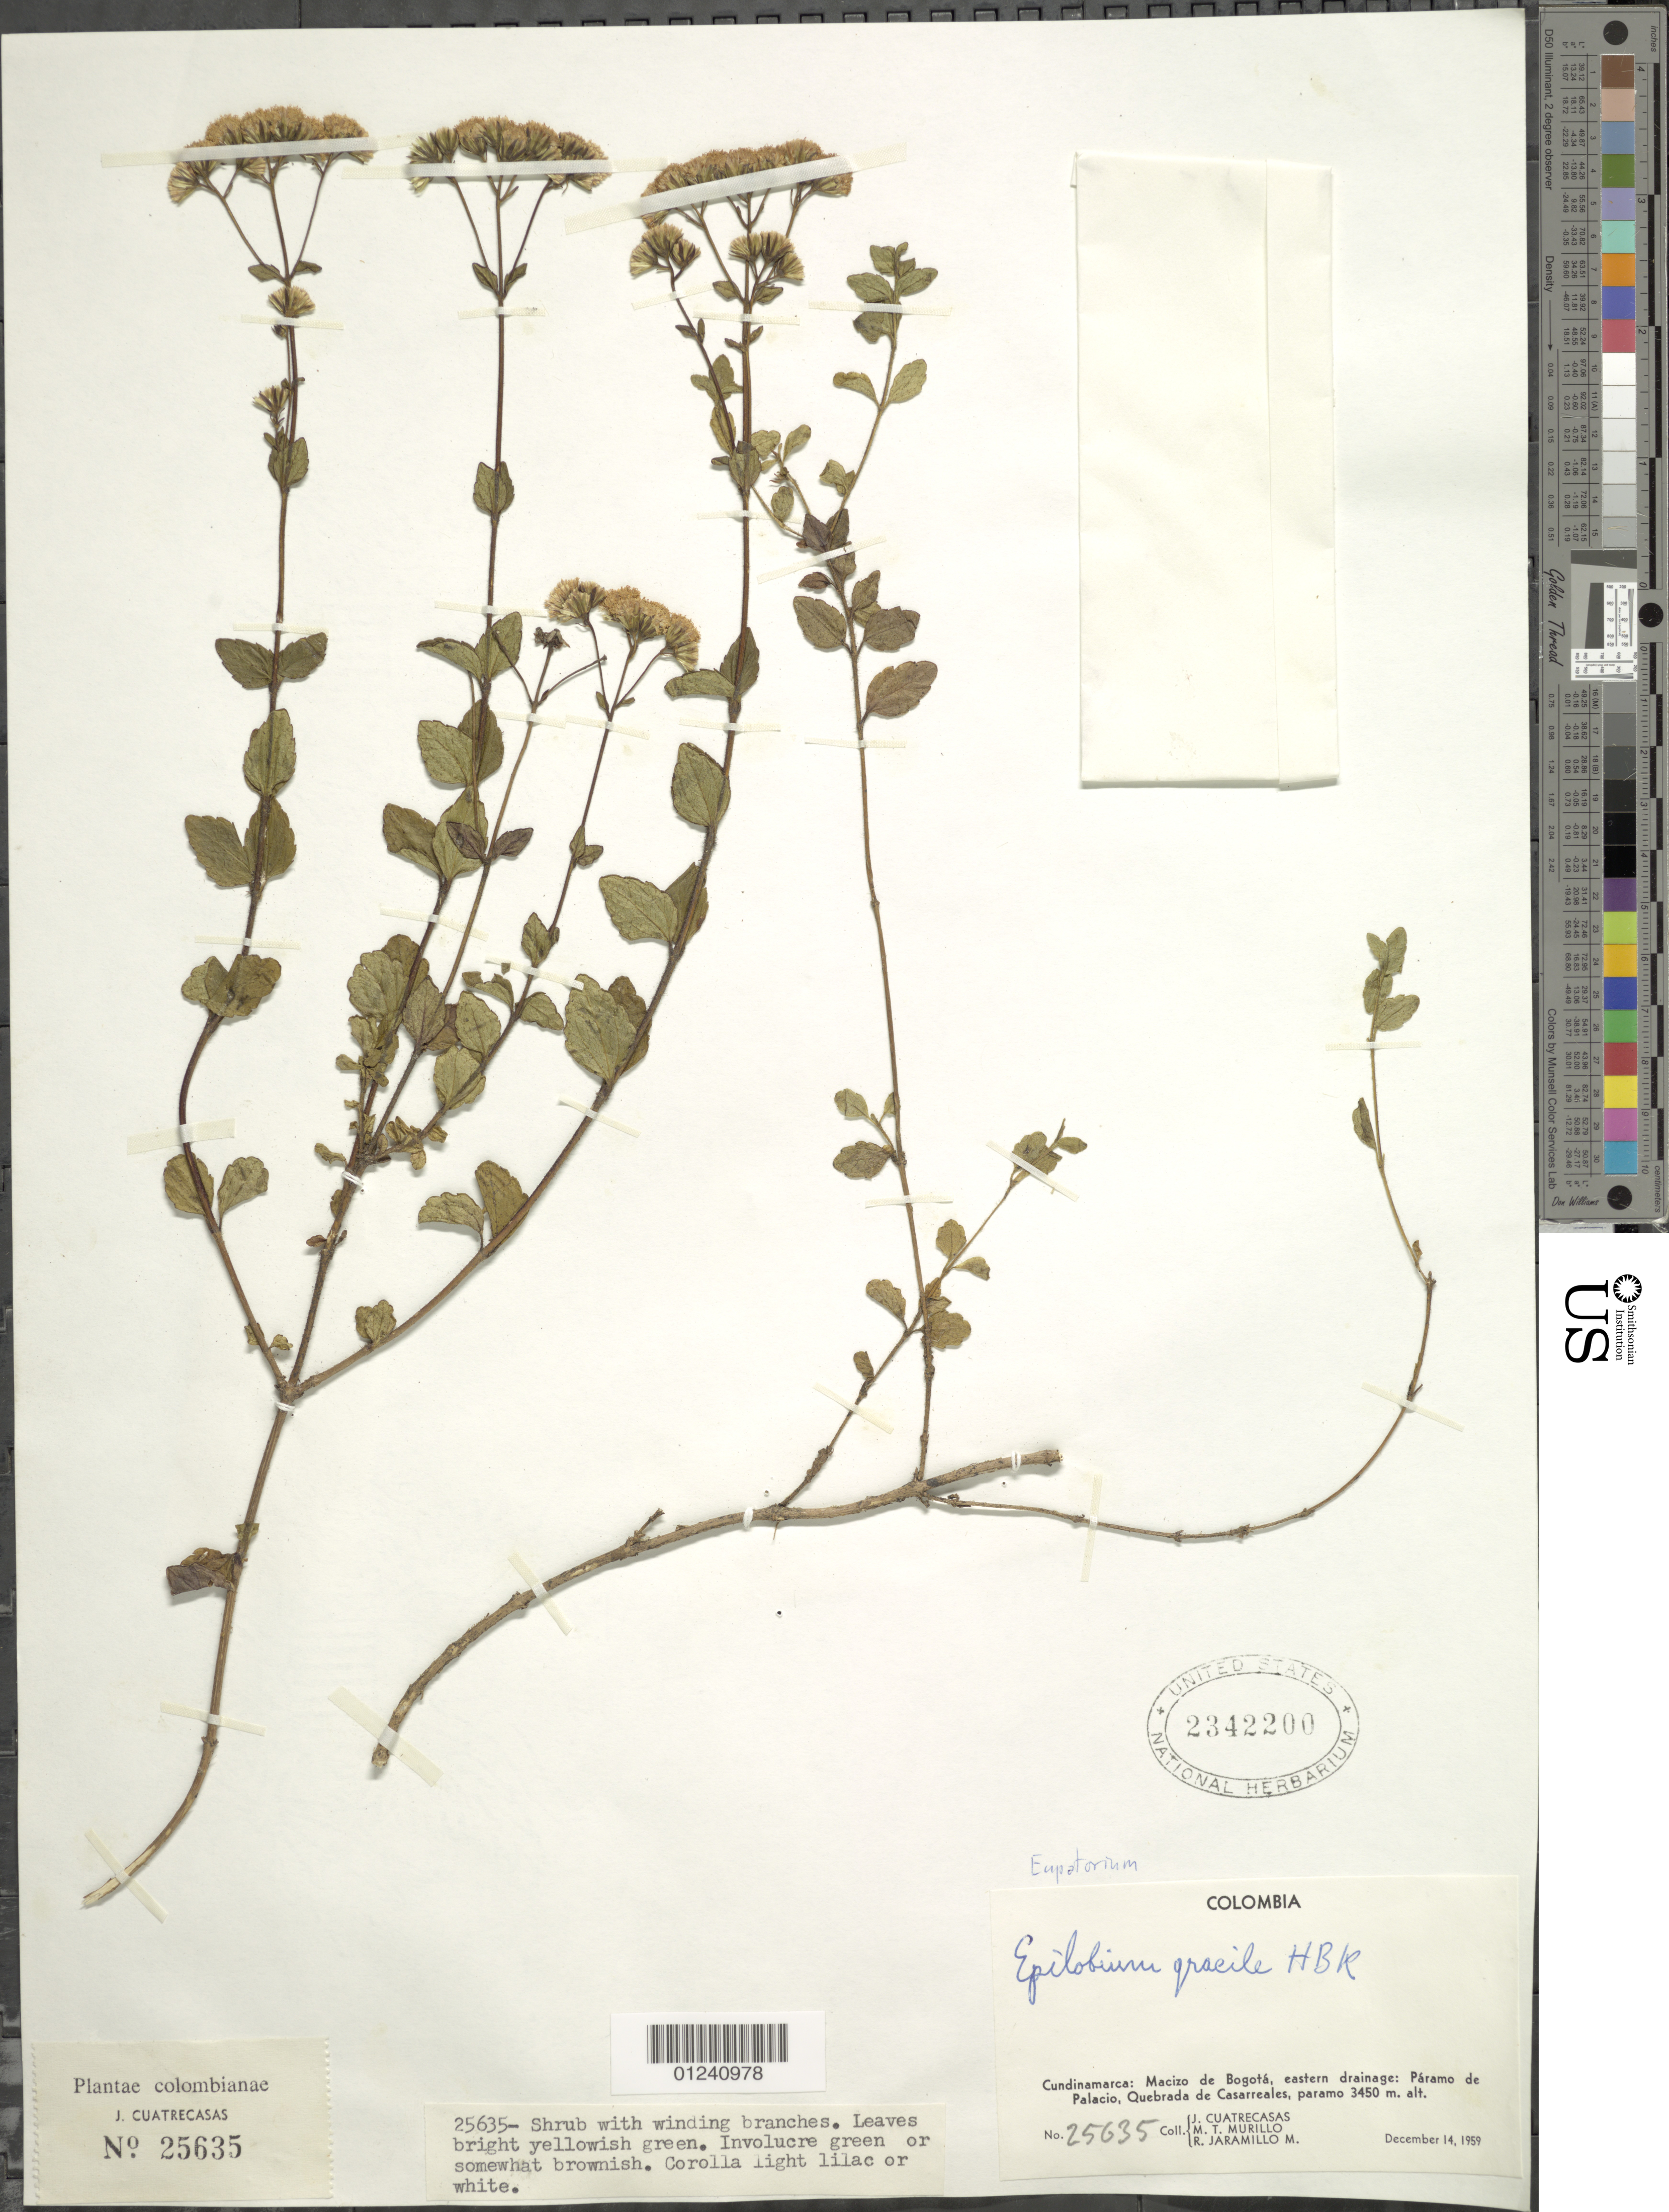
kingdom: Plantae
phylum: Tracheophyta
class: Magnoliopsida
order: Asterales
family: Asteraceae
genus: Ageratina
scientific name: Ageratina gracilis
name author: (Kunth) R.M. King & H. Rob.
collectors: J. Cuatrecasas, M. Murillo & R. Jaramillo M.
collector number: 25635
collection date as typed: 14-Dec-59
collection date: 1959-12-14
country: Colombia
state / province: Cundinamarca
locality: Cundinamarca: Macizo de Bogotá, eastern drainage: Páramo de Palacio, Quebrada de Casarreales.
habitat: Paramo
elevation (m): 3450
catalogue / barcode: US 2342200